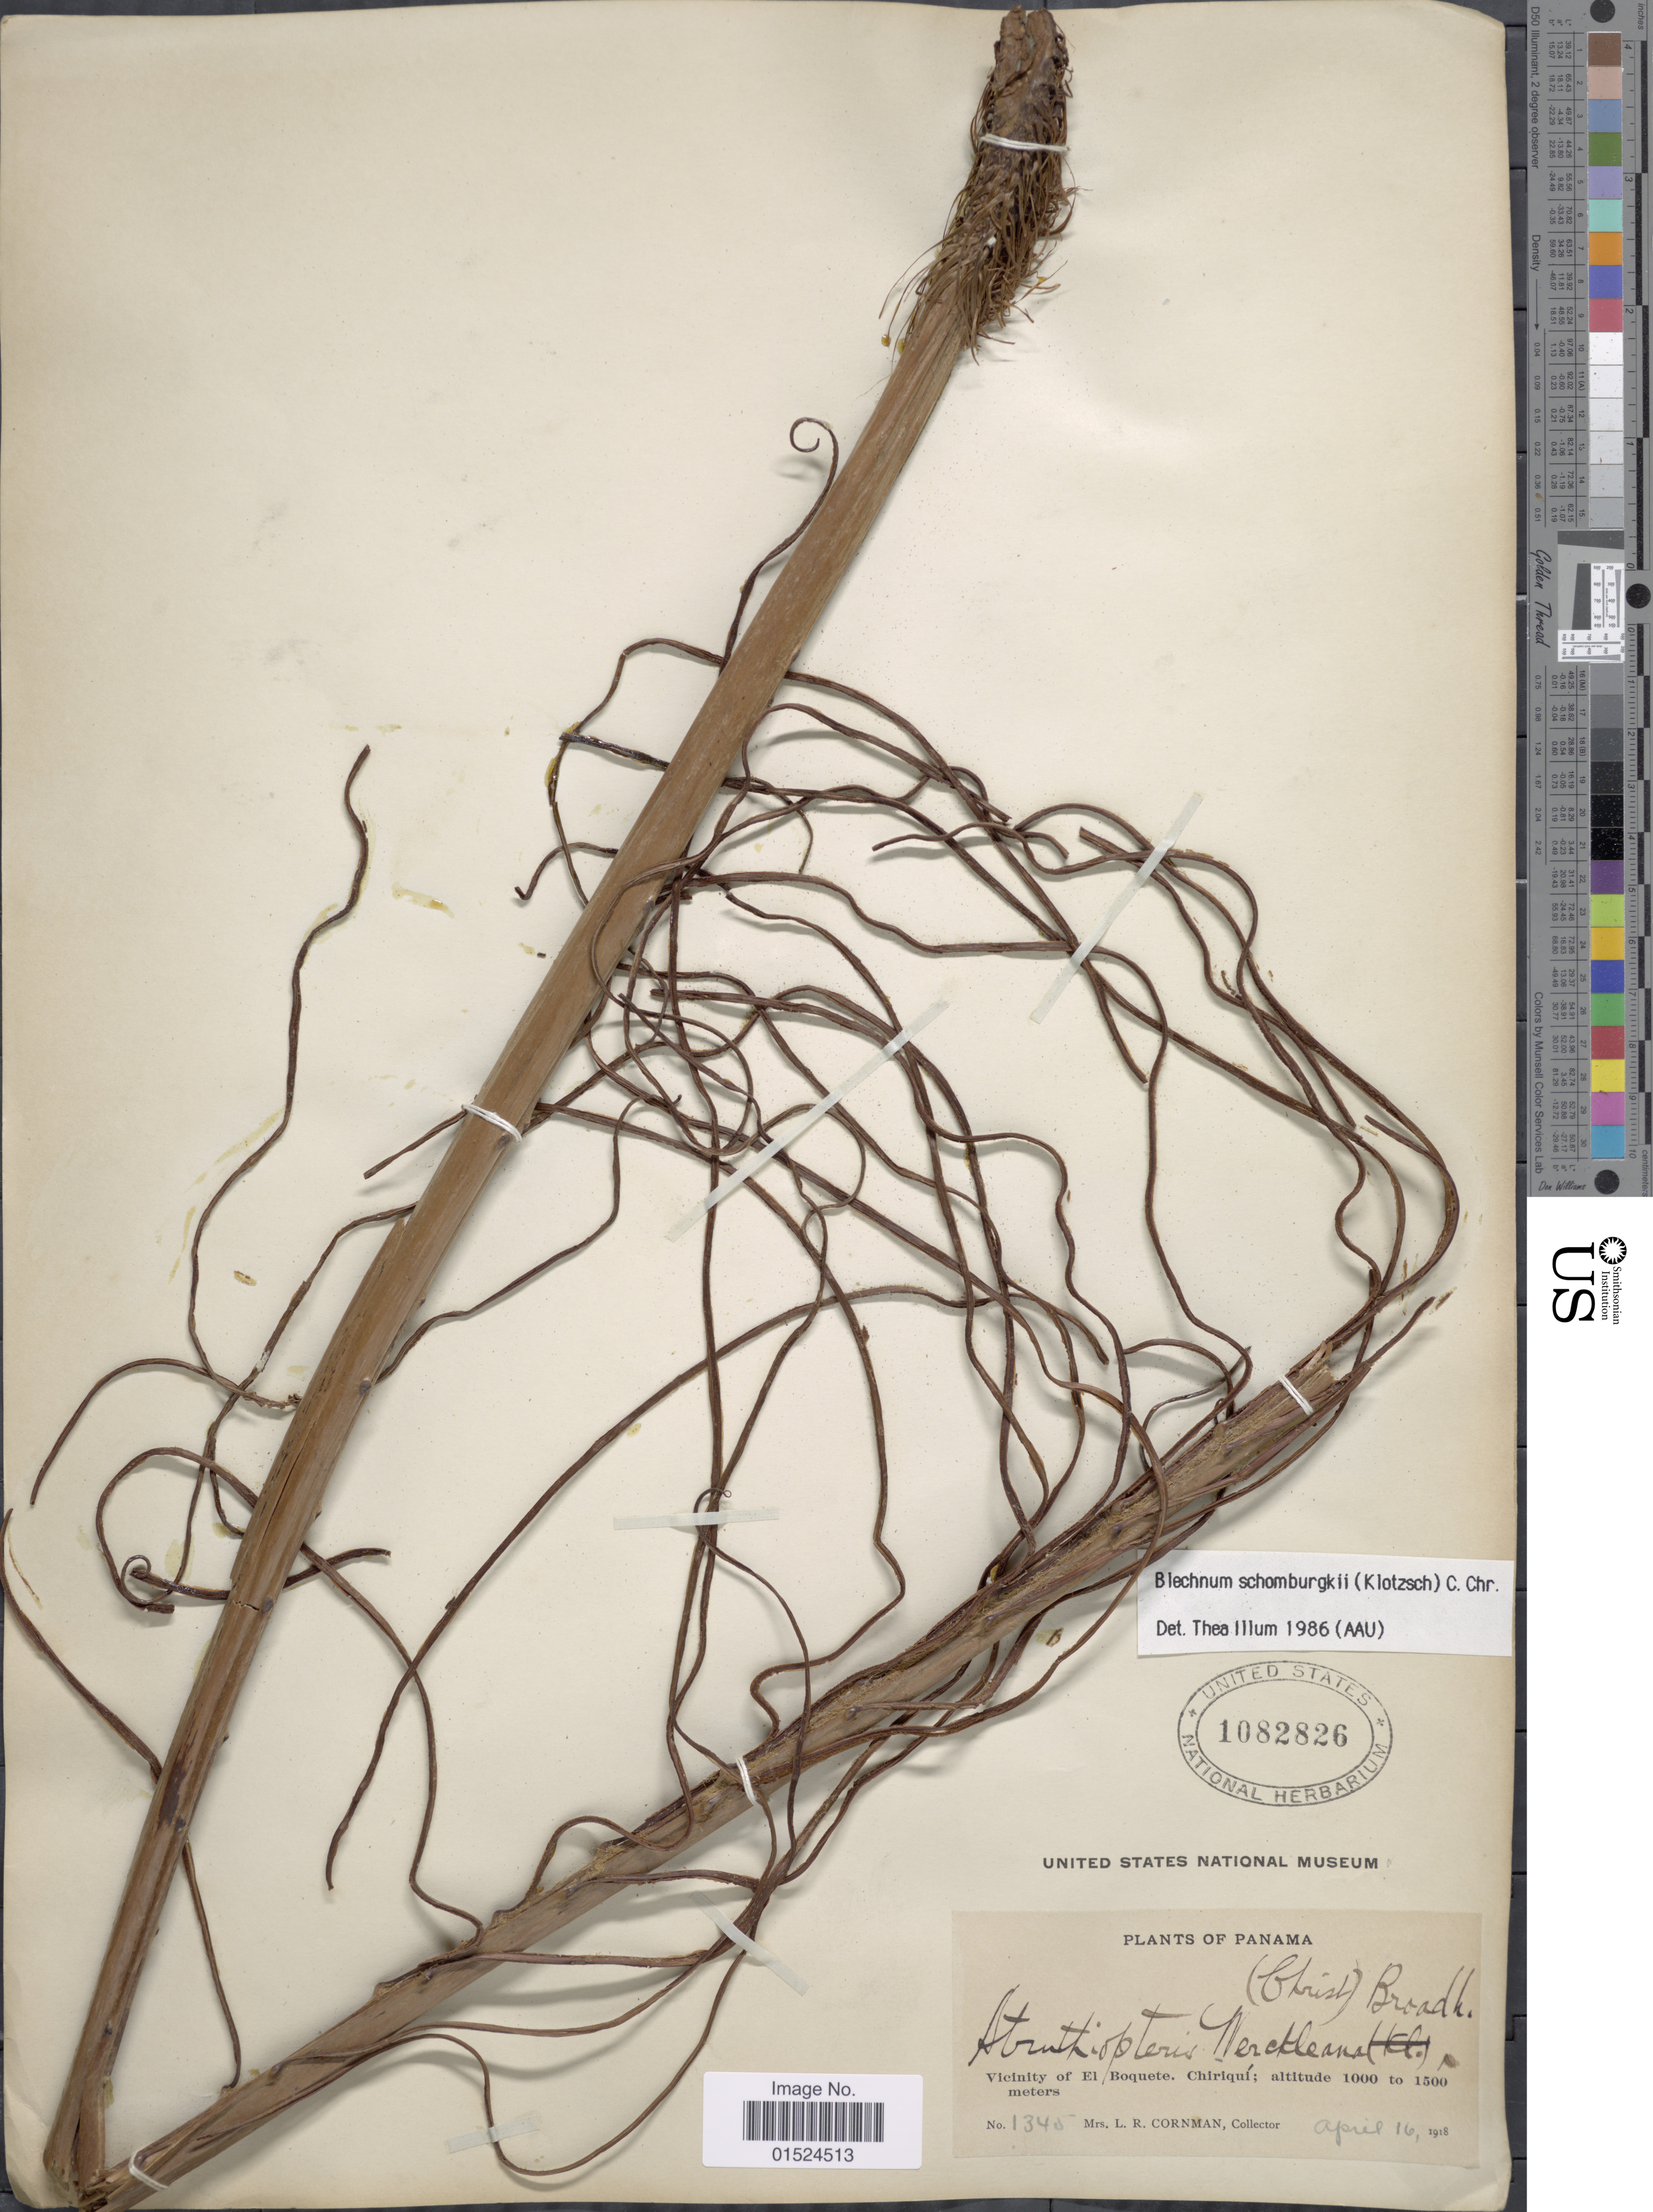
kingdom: Plantae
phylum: Tracheophyta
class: Polypodiopsida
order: Polypodiales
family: Blechnaceae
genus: Blechnum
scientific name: Blechnum schomburgkii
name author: (Klotzsch) C. Chr.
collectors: L. Cornman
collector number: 1345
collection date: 1918-04-16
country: Panama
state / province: Chiriqui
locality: Vicinity of El Boquete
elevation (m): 1000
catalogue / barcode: US 1082826